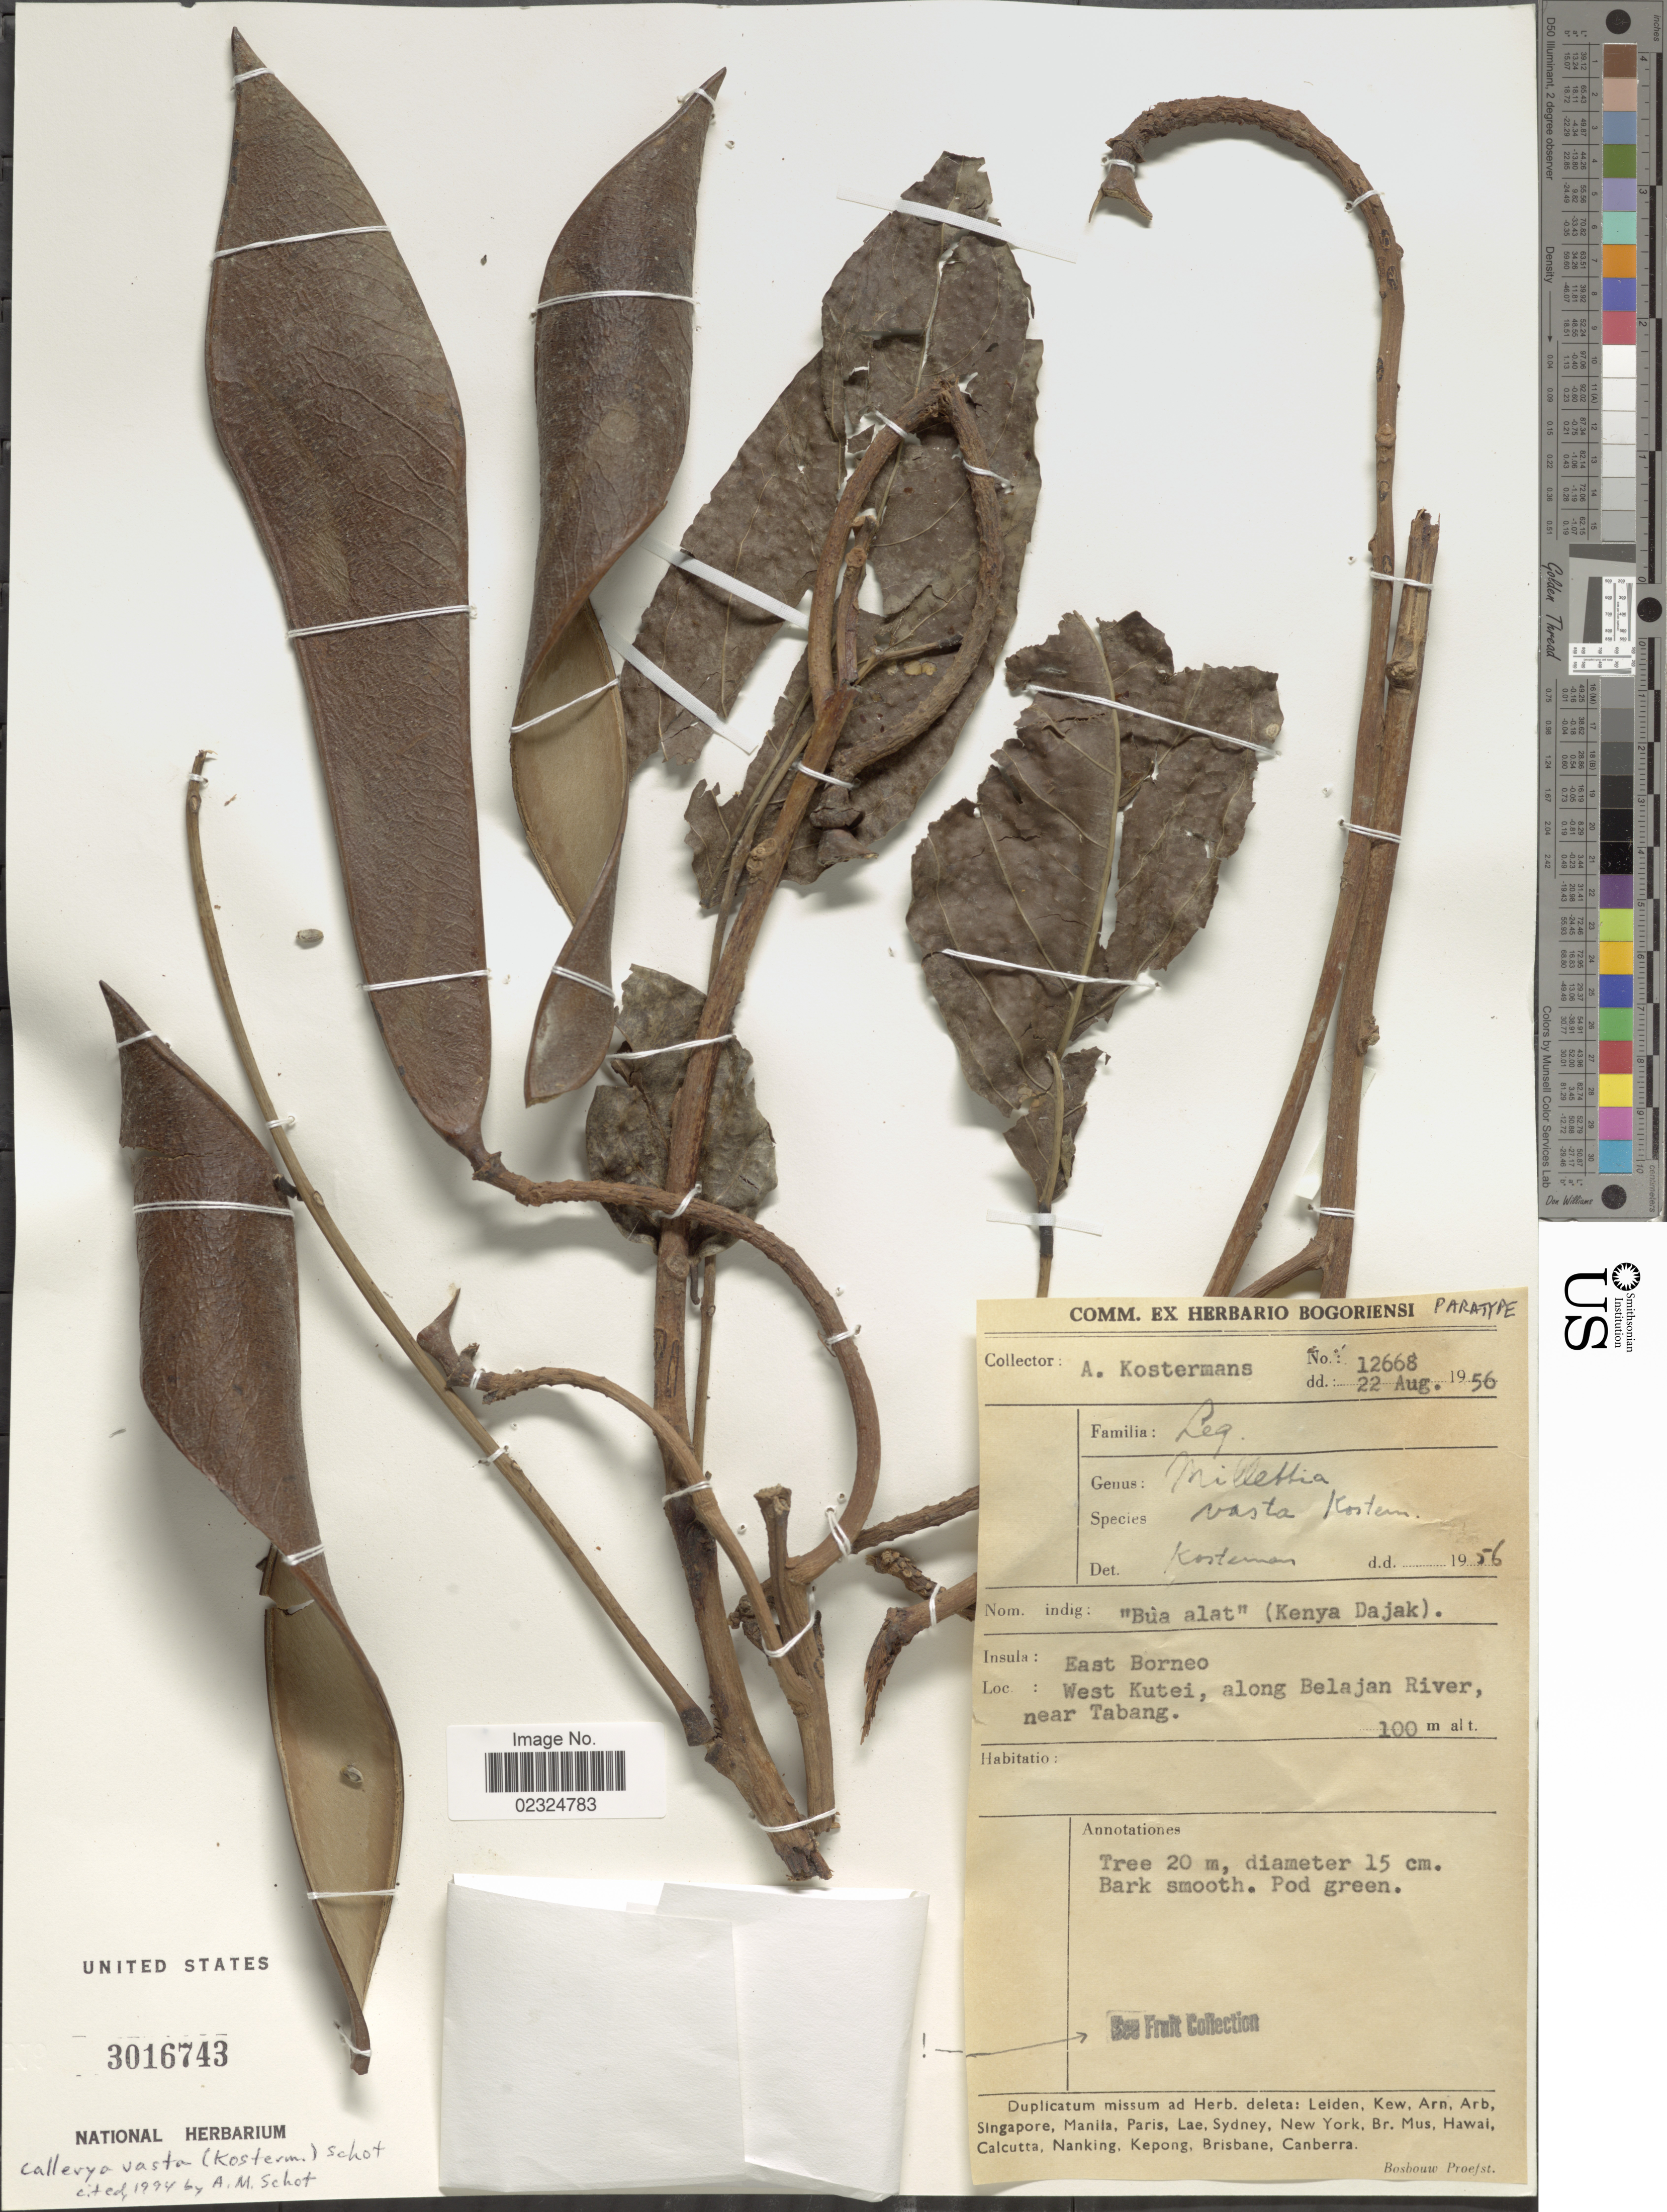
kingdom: Plantae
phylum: Tracheophyta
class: Magnoliopsida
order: Fabales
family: Fabaceae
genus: Adinobotrys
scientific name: Adinobotrys vastus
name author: (Kosterm.) J. Compton & Schrire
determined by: Strong, Mark T., (BOT), Smithsonian Institution - National Museum of Natural History (UNITED STATES)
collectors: A. J. G. Kostermans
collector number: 12668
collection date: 1956-08-22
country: Indonesia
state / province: Kalimantan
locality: East Borneo, West Kutei, along Belajan River near Tabang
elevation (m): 100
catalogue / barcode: US 3016743